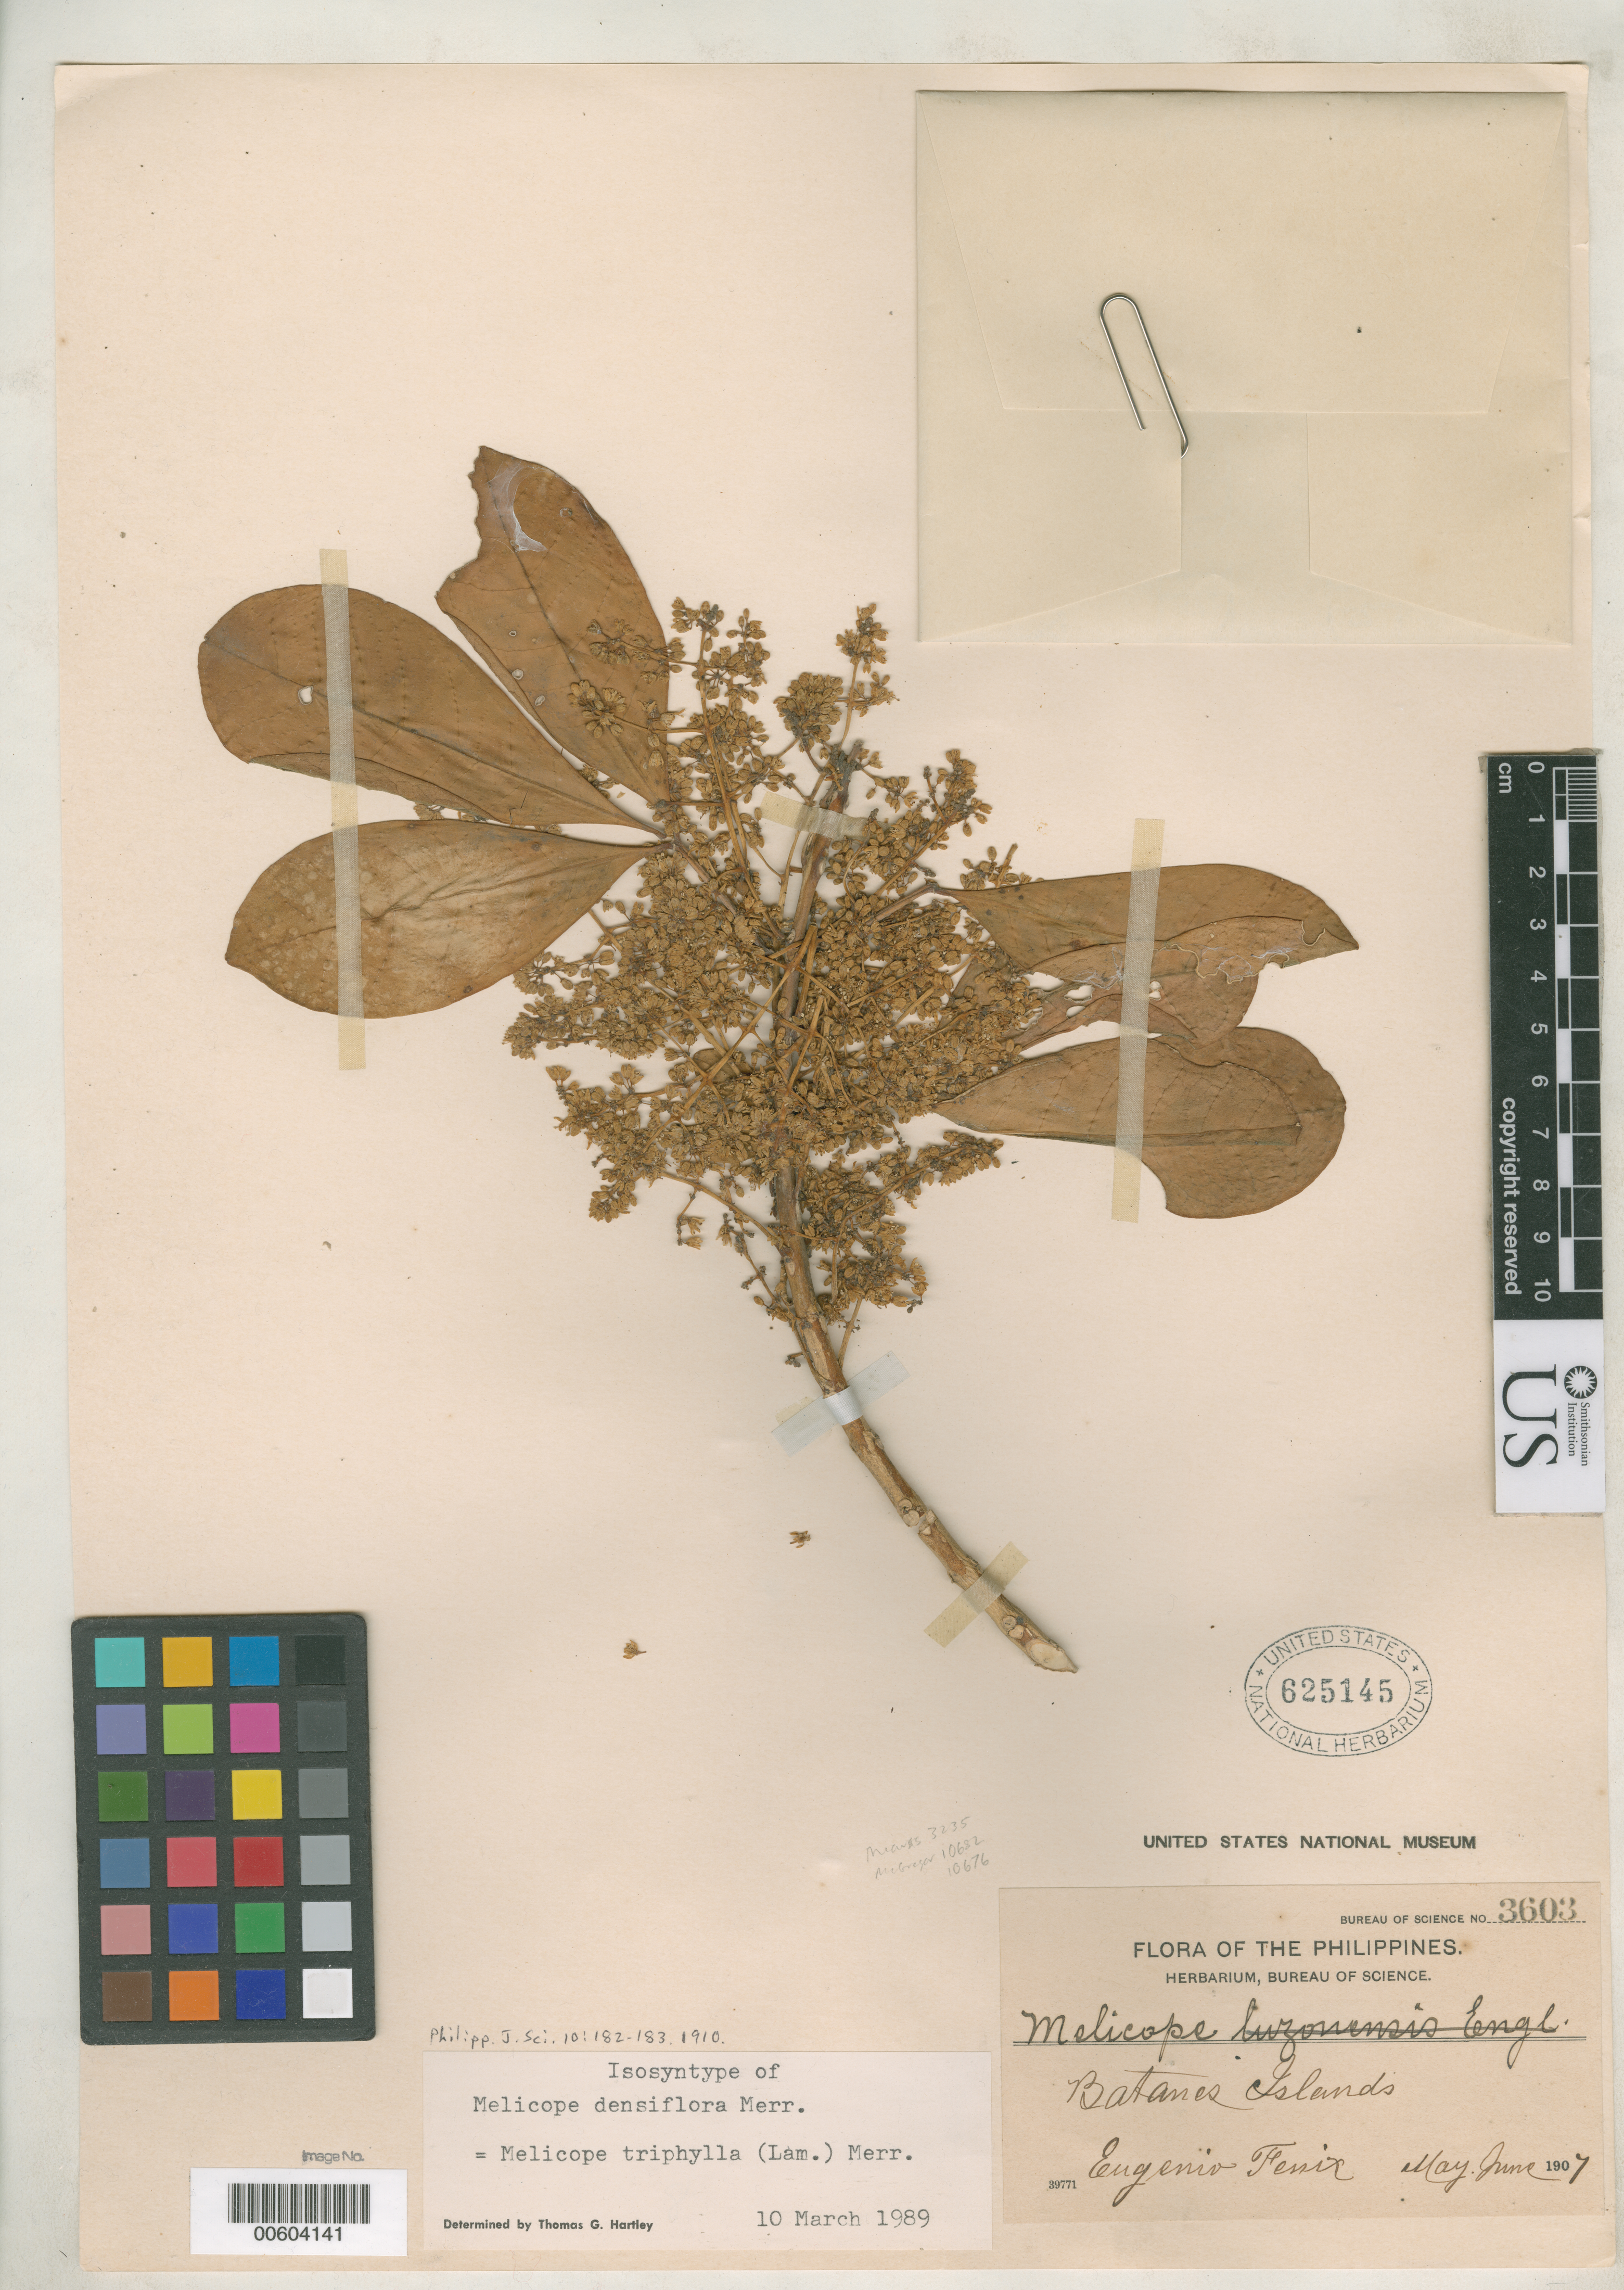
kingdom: Plantae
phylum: Tracheophyta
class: Magnoliopsida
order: Sapindales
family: Rutaceae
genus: Melicope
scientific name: Melicope densiflora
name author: Merr.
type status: Isotype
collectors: E. Fénix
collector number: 3603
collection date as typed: May 1907 to -- Jun 1907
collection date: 1907-05/1907-06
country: Philippines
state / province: Cagayan Valley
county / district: Batanes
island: Batan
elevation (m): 1500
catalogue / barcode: US 625145